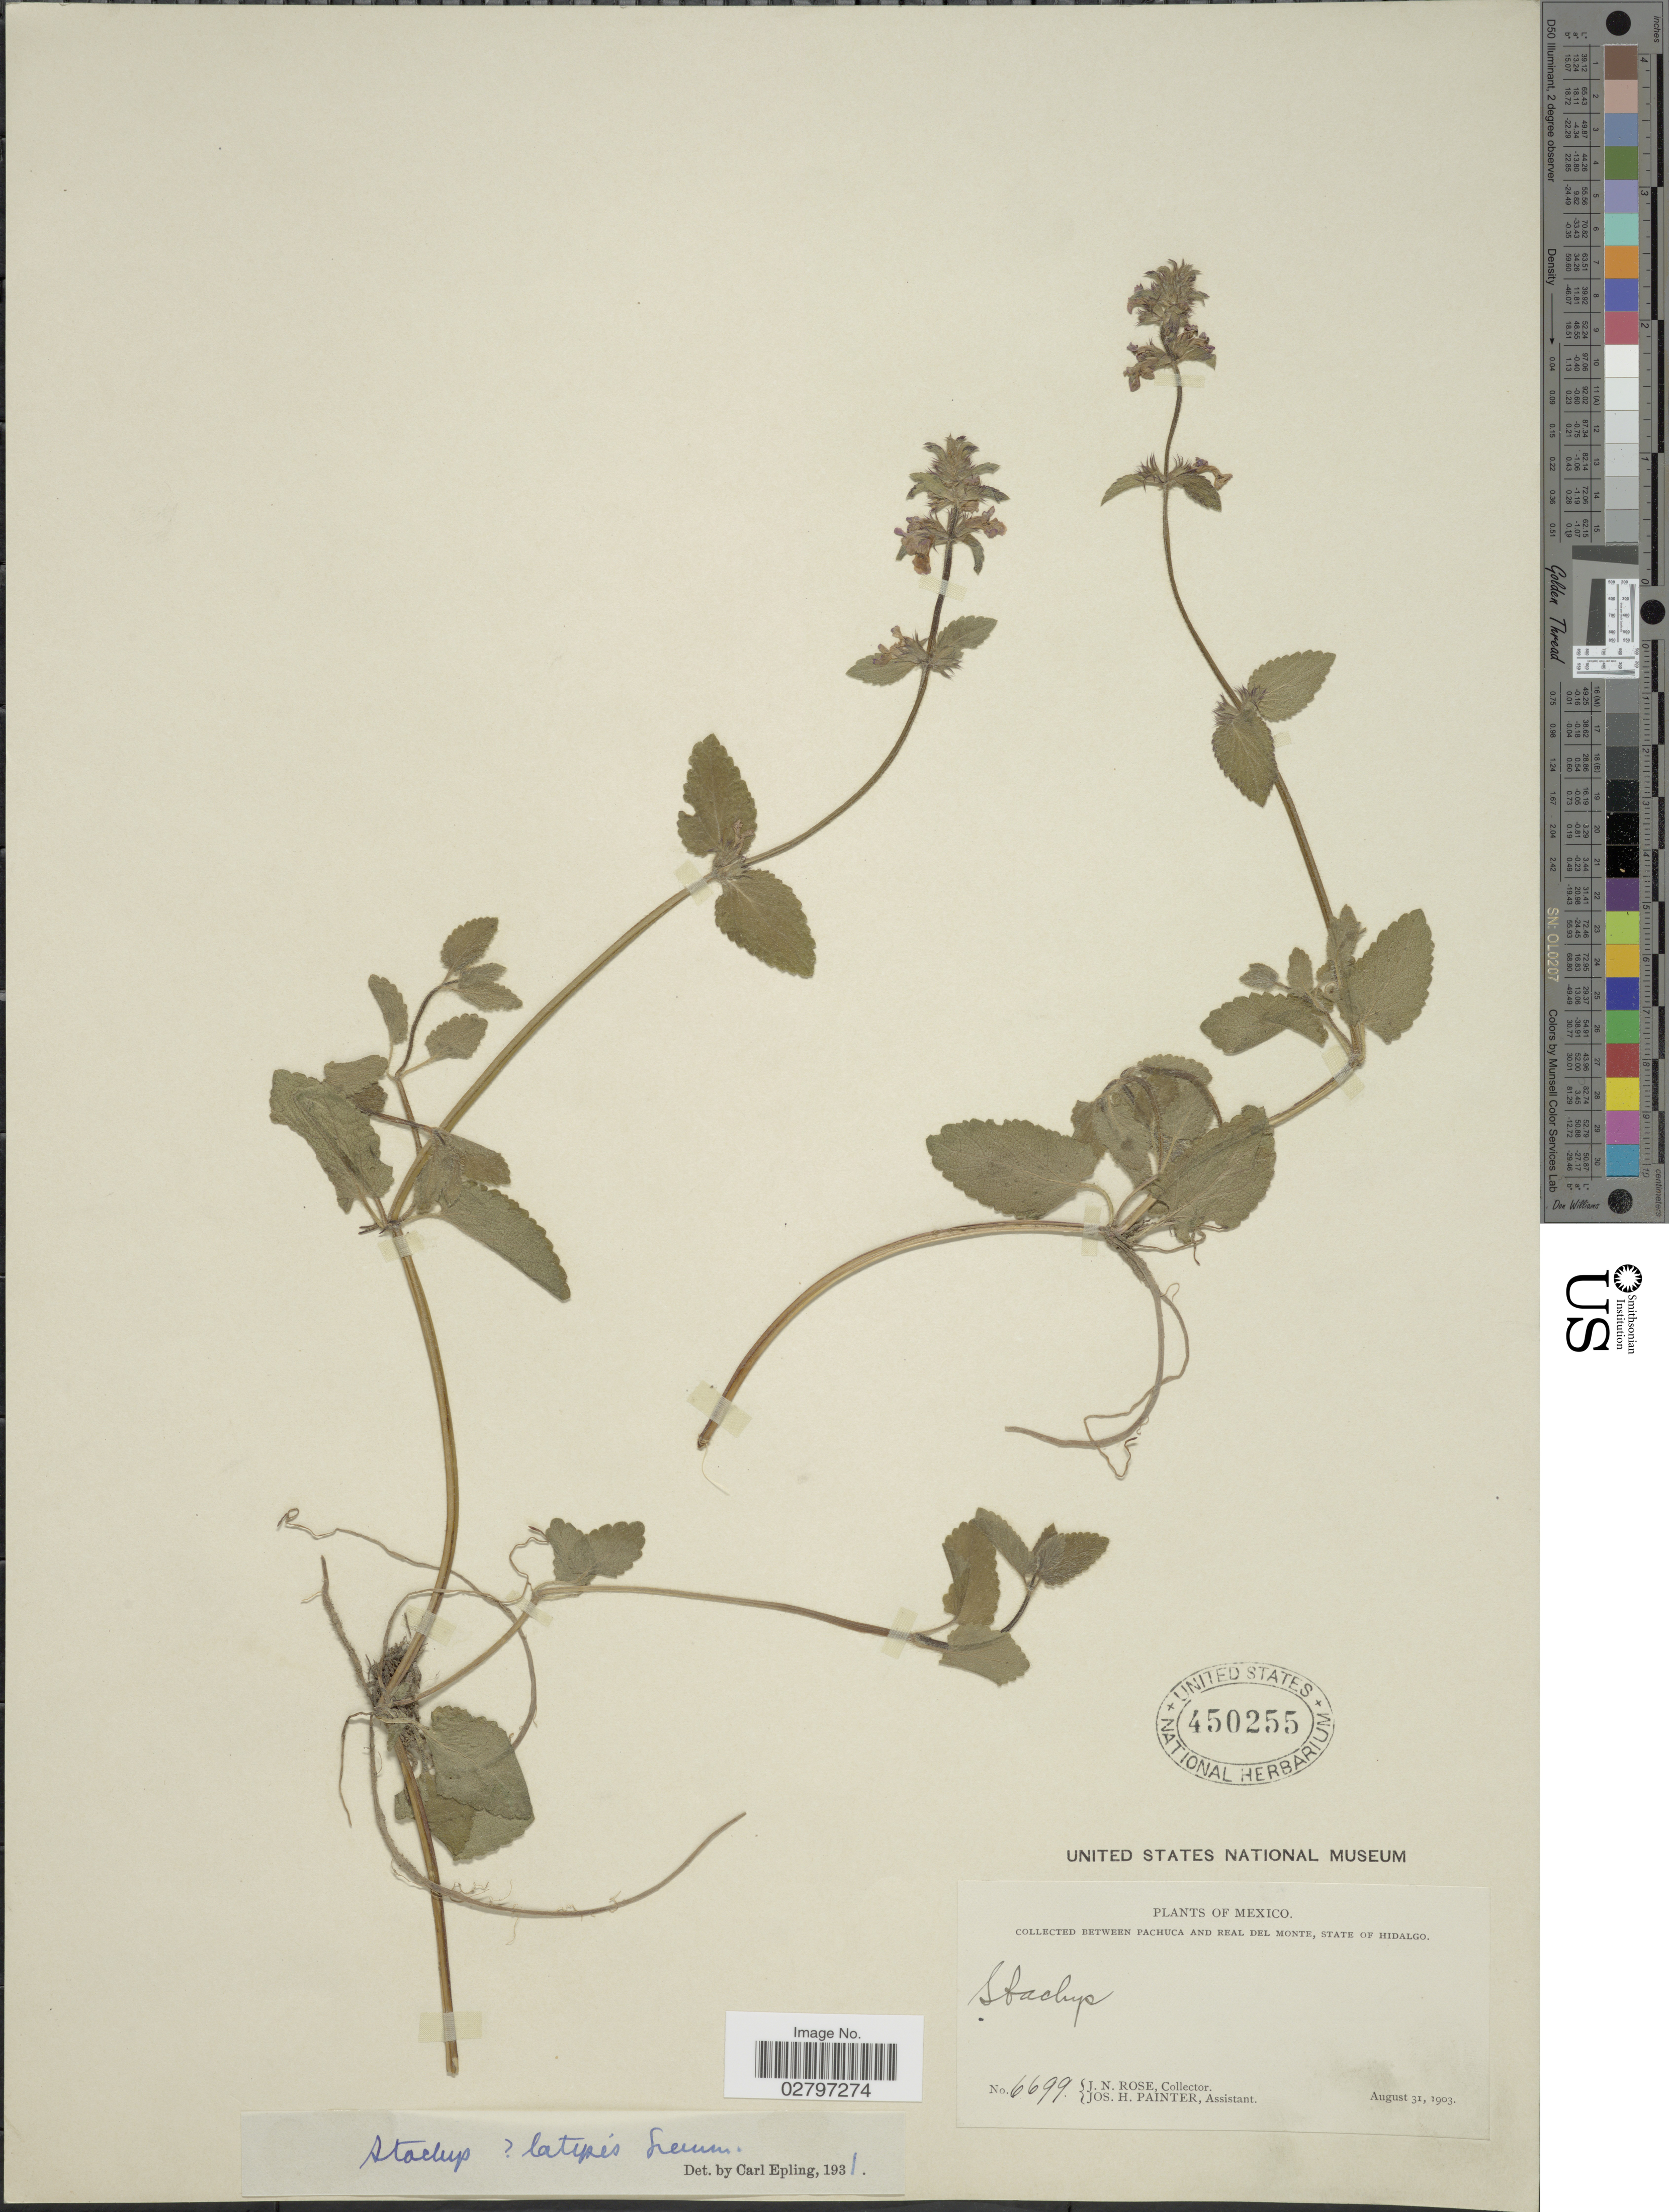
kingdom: Plantae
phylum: Tracheophyta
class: Magnoliopsida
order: Lamiales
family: Lamiaceae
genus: Stachys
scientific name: Stachys latipes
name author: Greenm.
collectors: J. N. Rose & J. H. Painter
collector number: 6699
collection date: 1903-08-31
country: Mexico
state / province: Hidalgo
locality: Between Pachuca and Real del Monte.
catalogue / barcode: US 450255